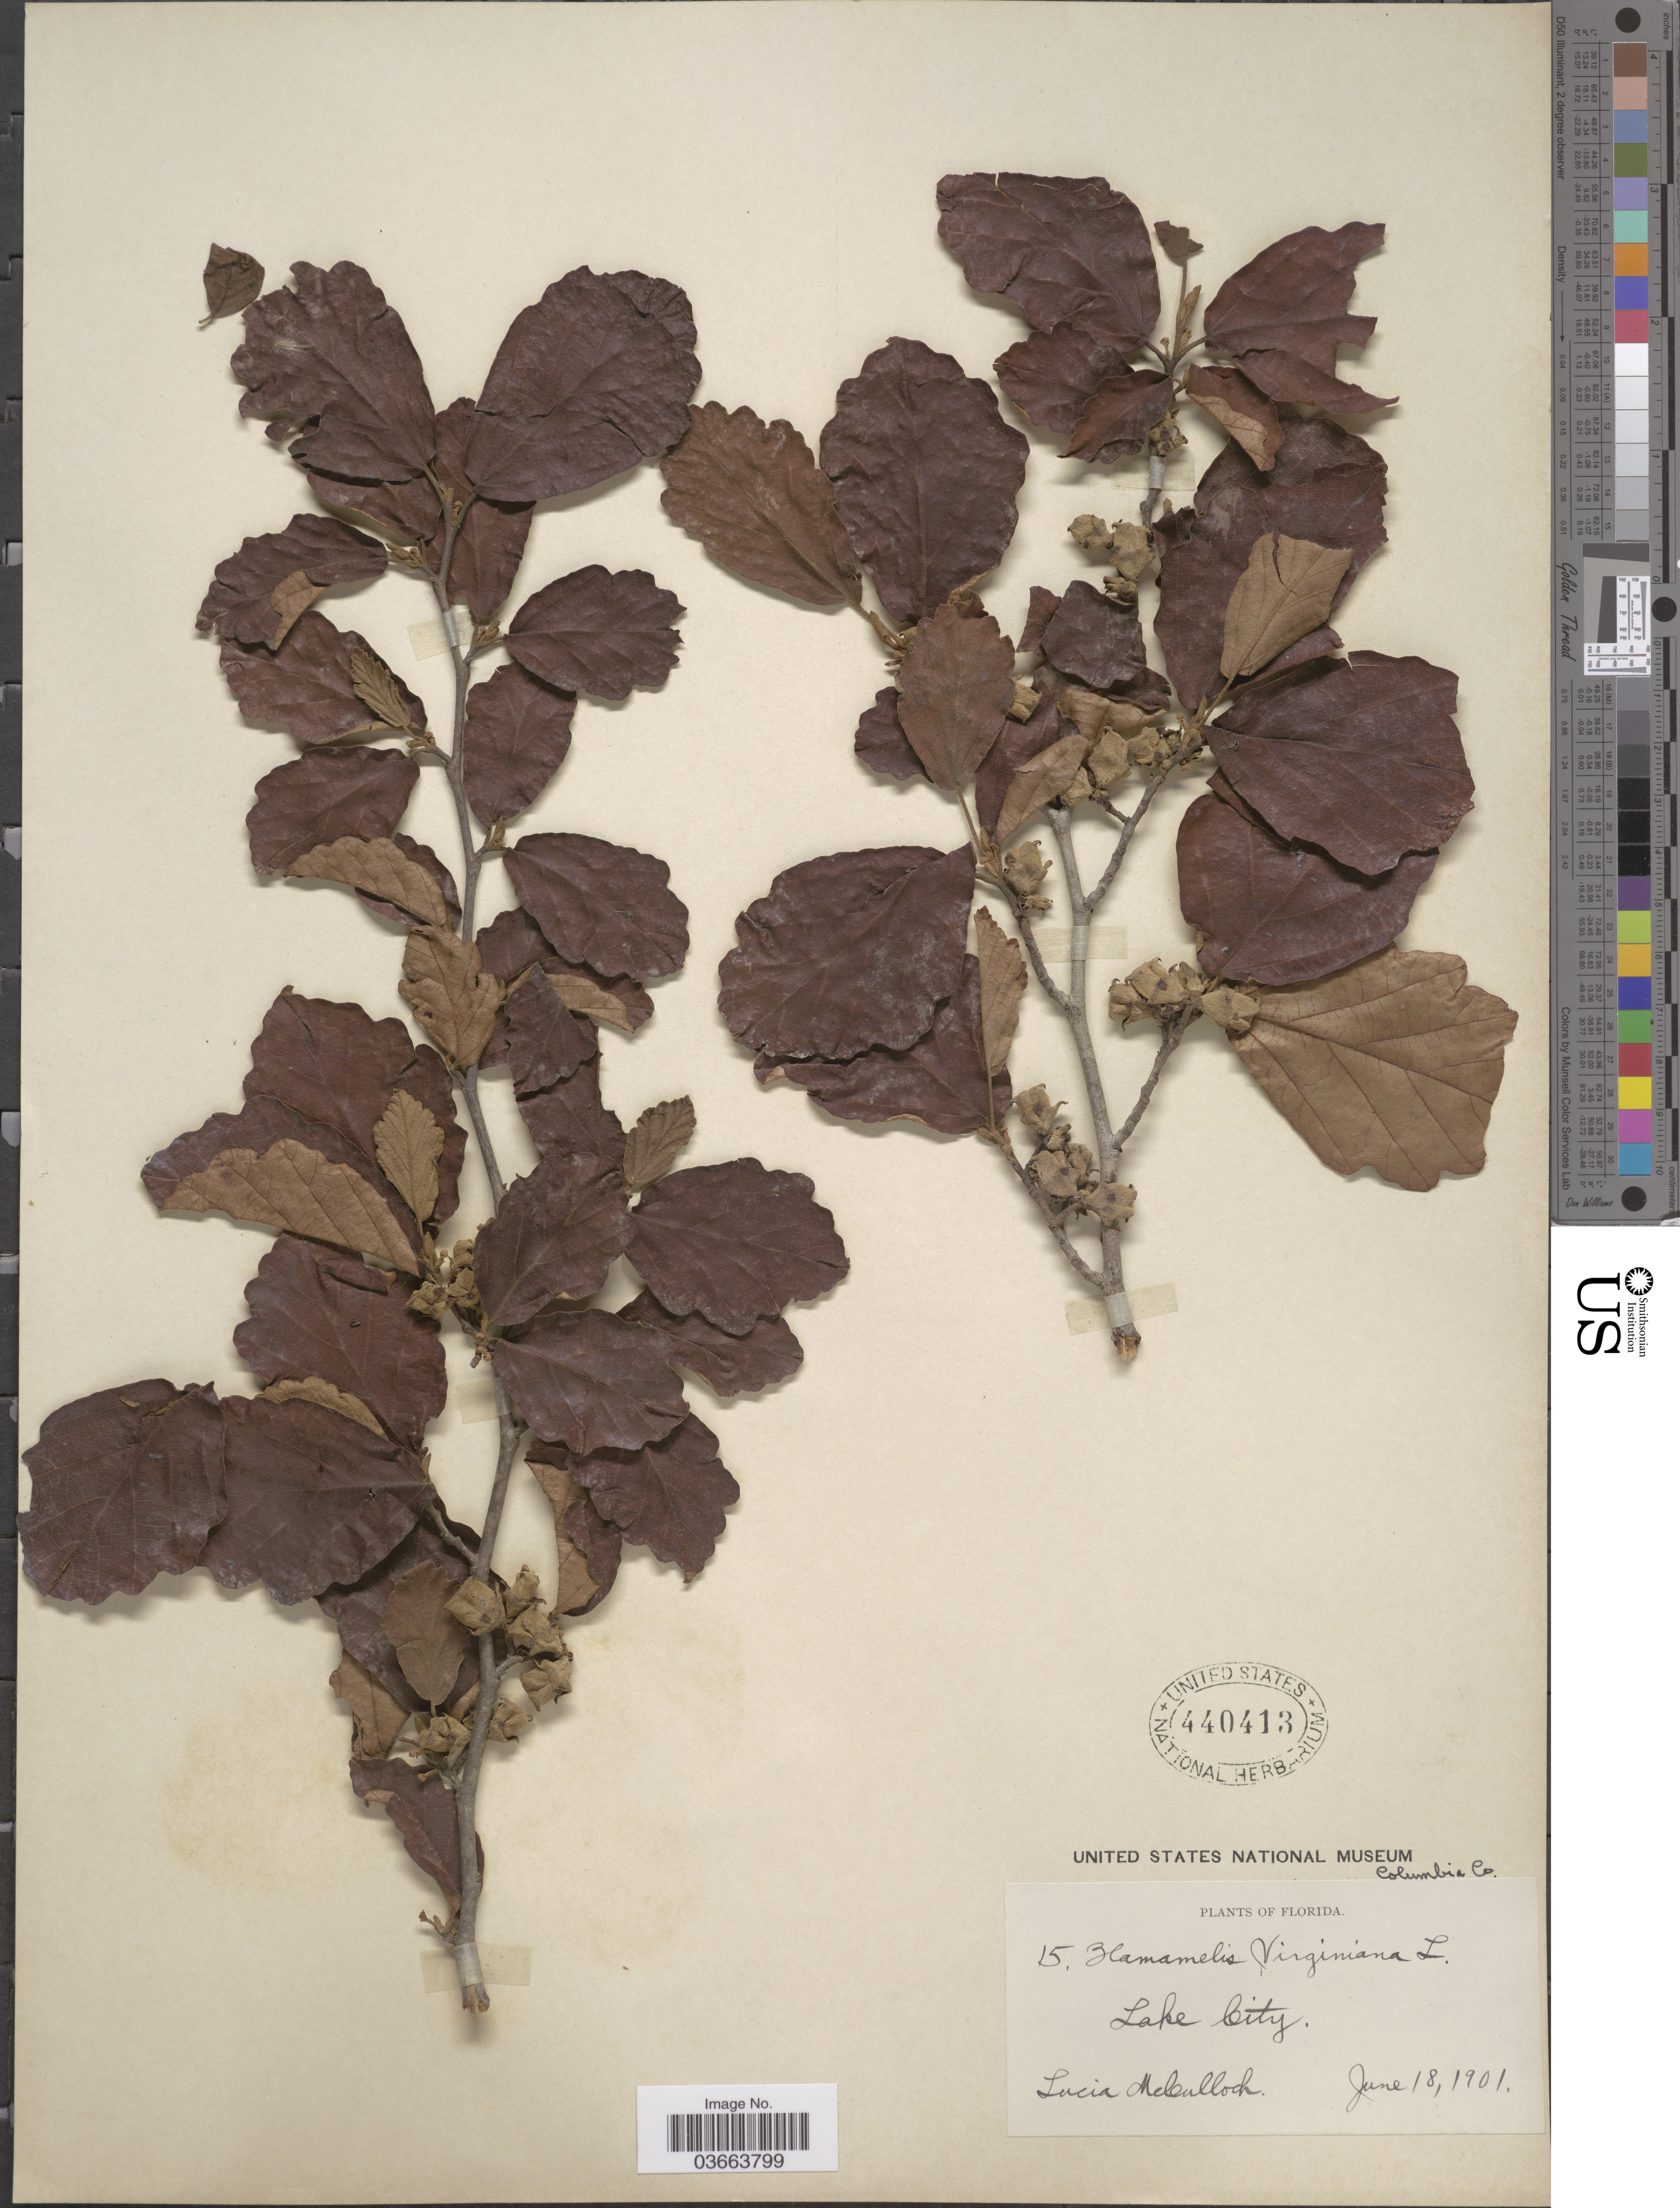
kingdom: Plantae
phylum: Tracheophyta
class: Magnoliopsida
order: Saxifragales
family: Hamamelidaceae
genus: Hamamelis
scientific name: Hamamelis macrophylla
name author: Pursh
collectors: L. McCulloch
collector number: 15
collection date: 1901-06-18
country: United States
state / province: Florida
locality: Lake City. Columbia Co.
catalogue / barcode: US 440413